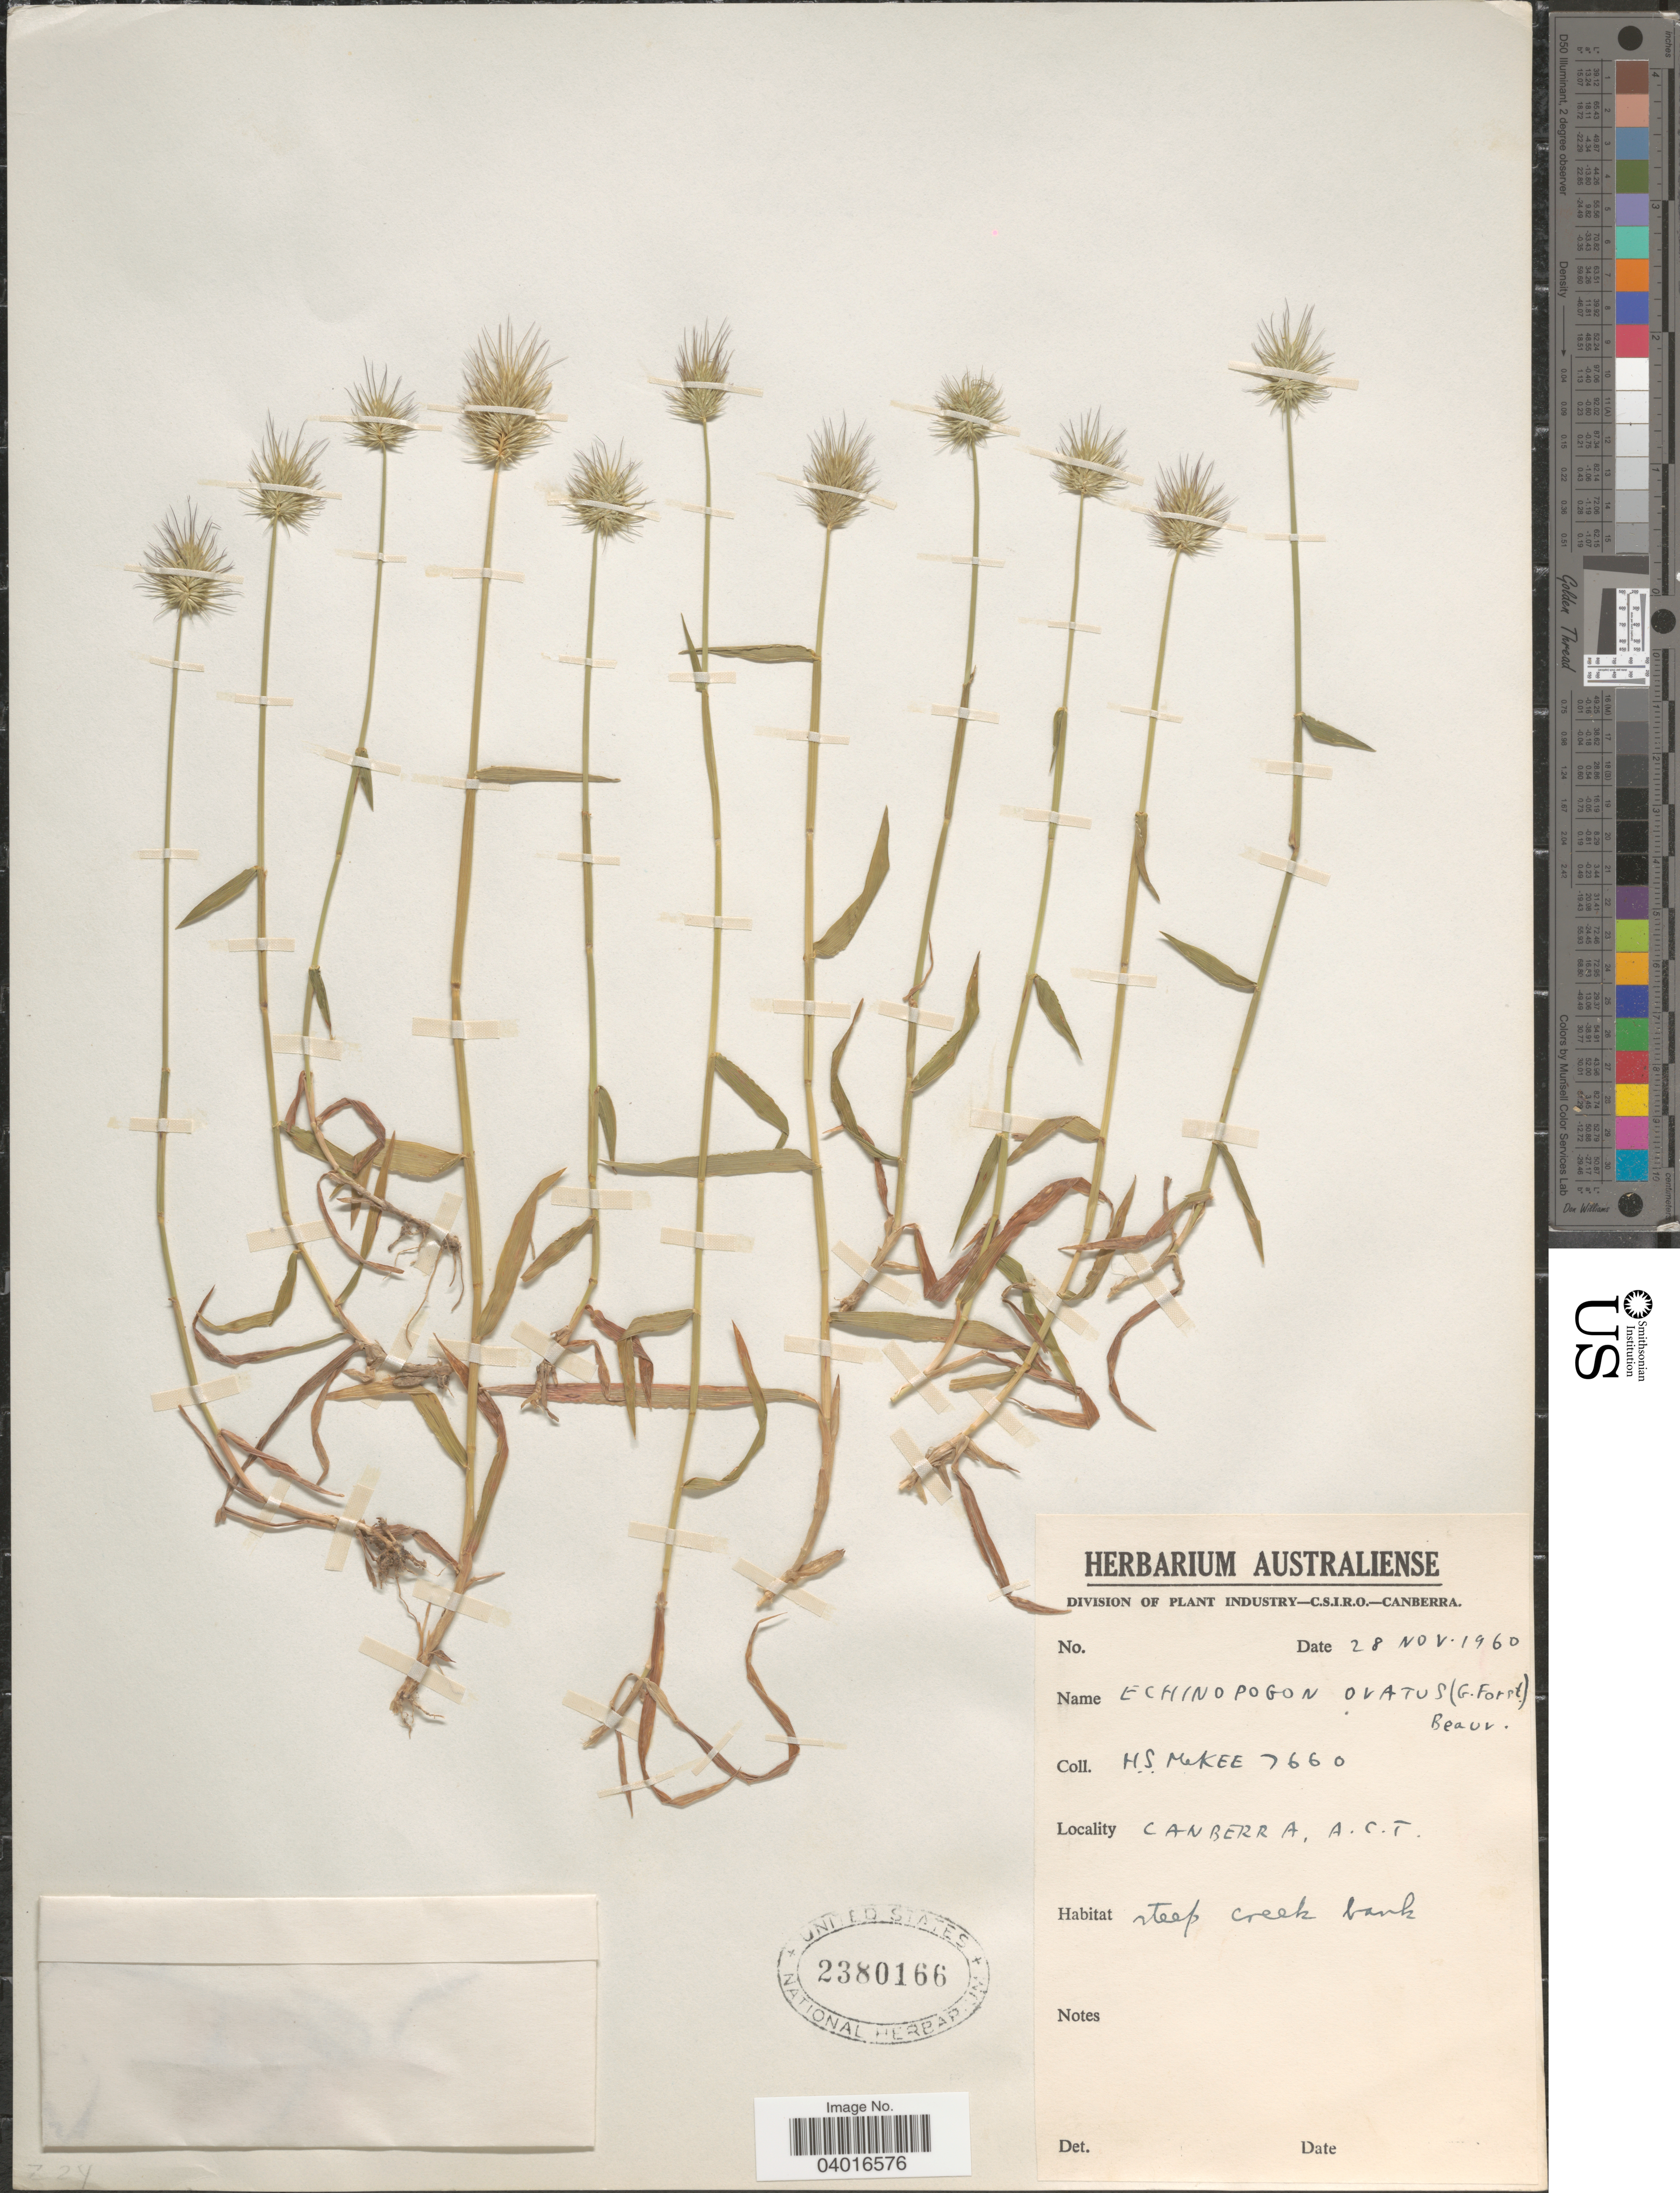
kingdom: Plantae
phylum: Tracheophyta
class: Liliopsida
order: Poales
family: Poaceae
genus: Echinopogon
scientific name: Echinopogon ovatus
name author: (G. Forst.) P. Beauv.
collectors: H. S. McKee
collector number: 7660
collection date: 1960-11-28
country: Australia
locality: Canberra, A. C. T.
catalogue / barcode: US 2380166